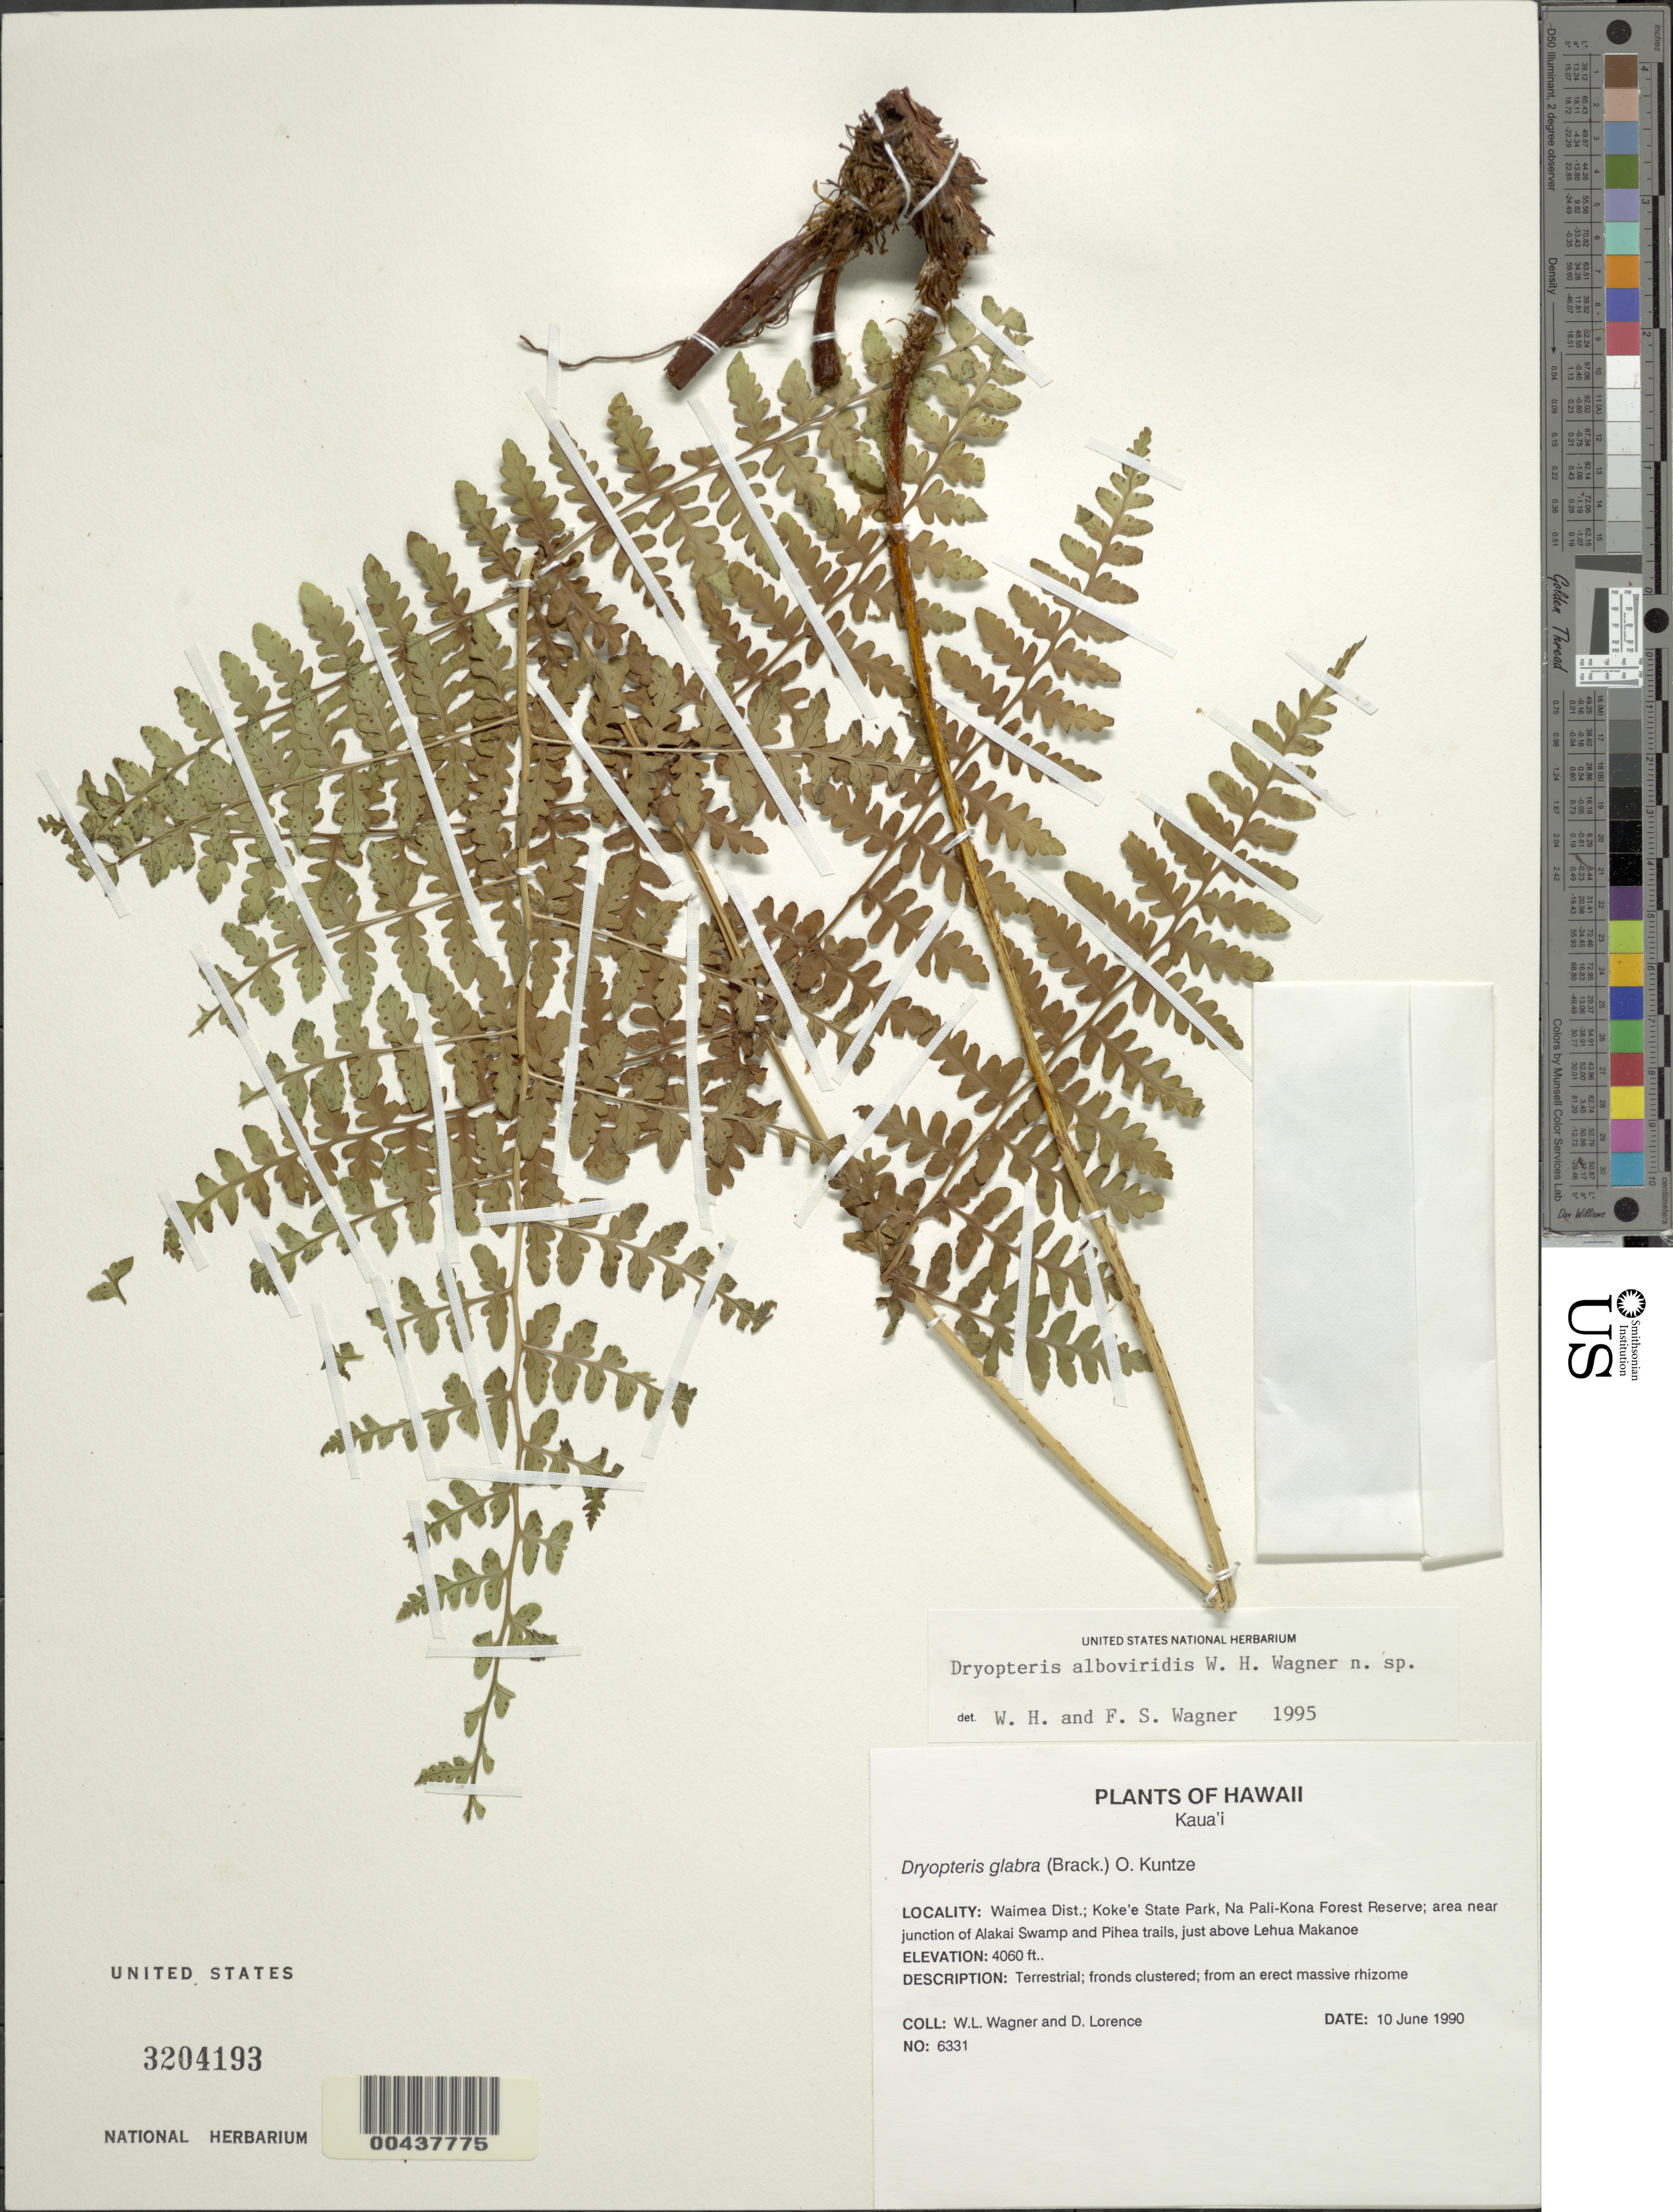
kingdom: Plantae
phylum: Tracheophyta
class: Polypodiopsida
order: Polypodiales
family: Dryopteridaceae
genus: Dryopteris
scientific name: Dryopteris alboviridis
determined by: Wagner, W. L.; Wagner, F. S.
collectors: W. L. Wagner & D. Lorence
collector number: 6331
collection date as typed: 10 Jun 1990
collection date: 1990-06-10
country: United States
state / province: Hawaii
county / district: Kauai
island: Kaua'i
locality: Waimea Dist.; Koke'e State Pk., Na Pali-Kona For. Res.; near junction of Alakai Swamp and Pihea trails, just above Lehua Makanoe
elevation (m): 1237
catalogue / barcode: US 3204193